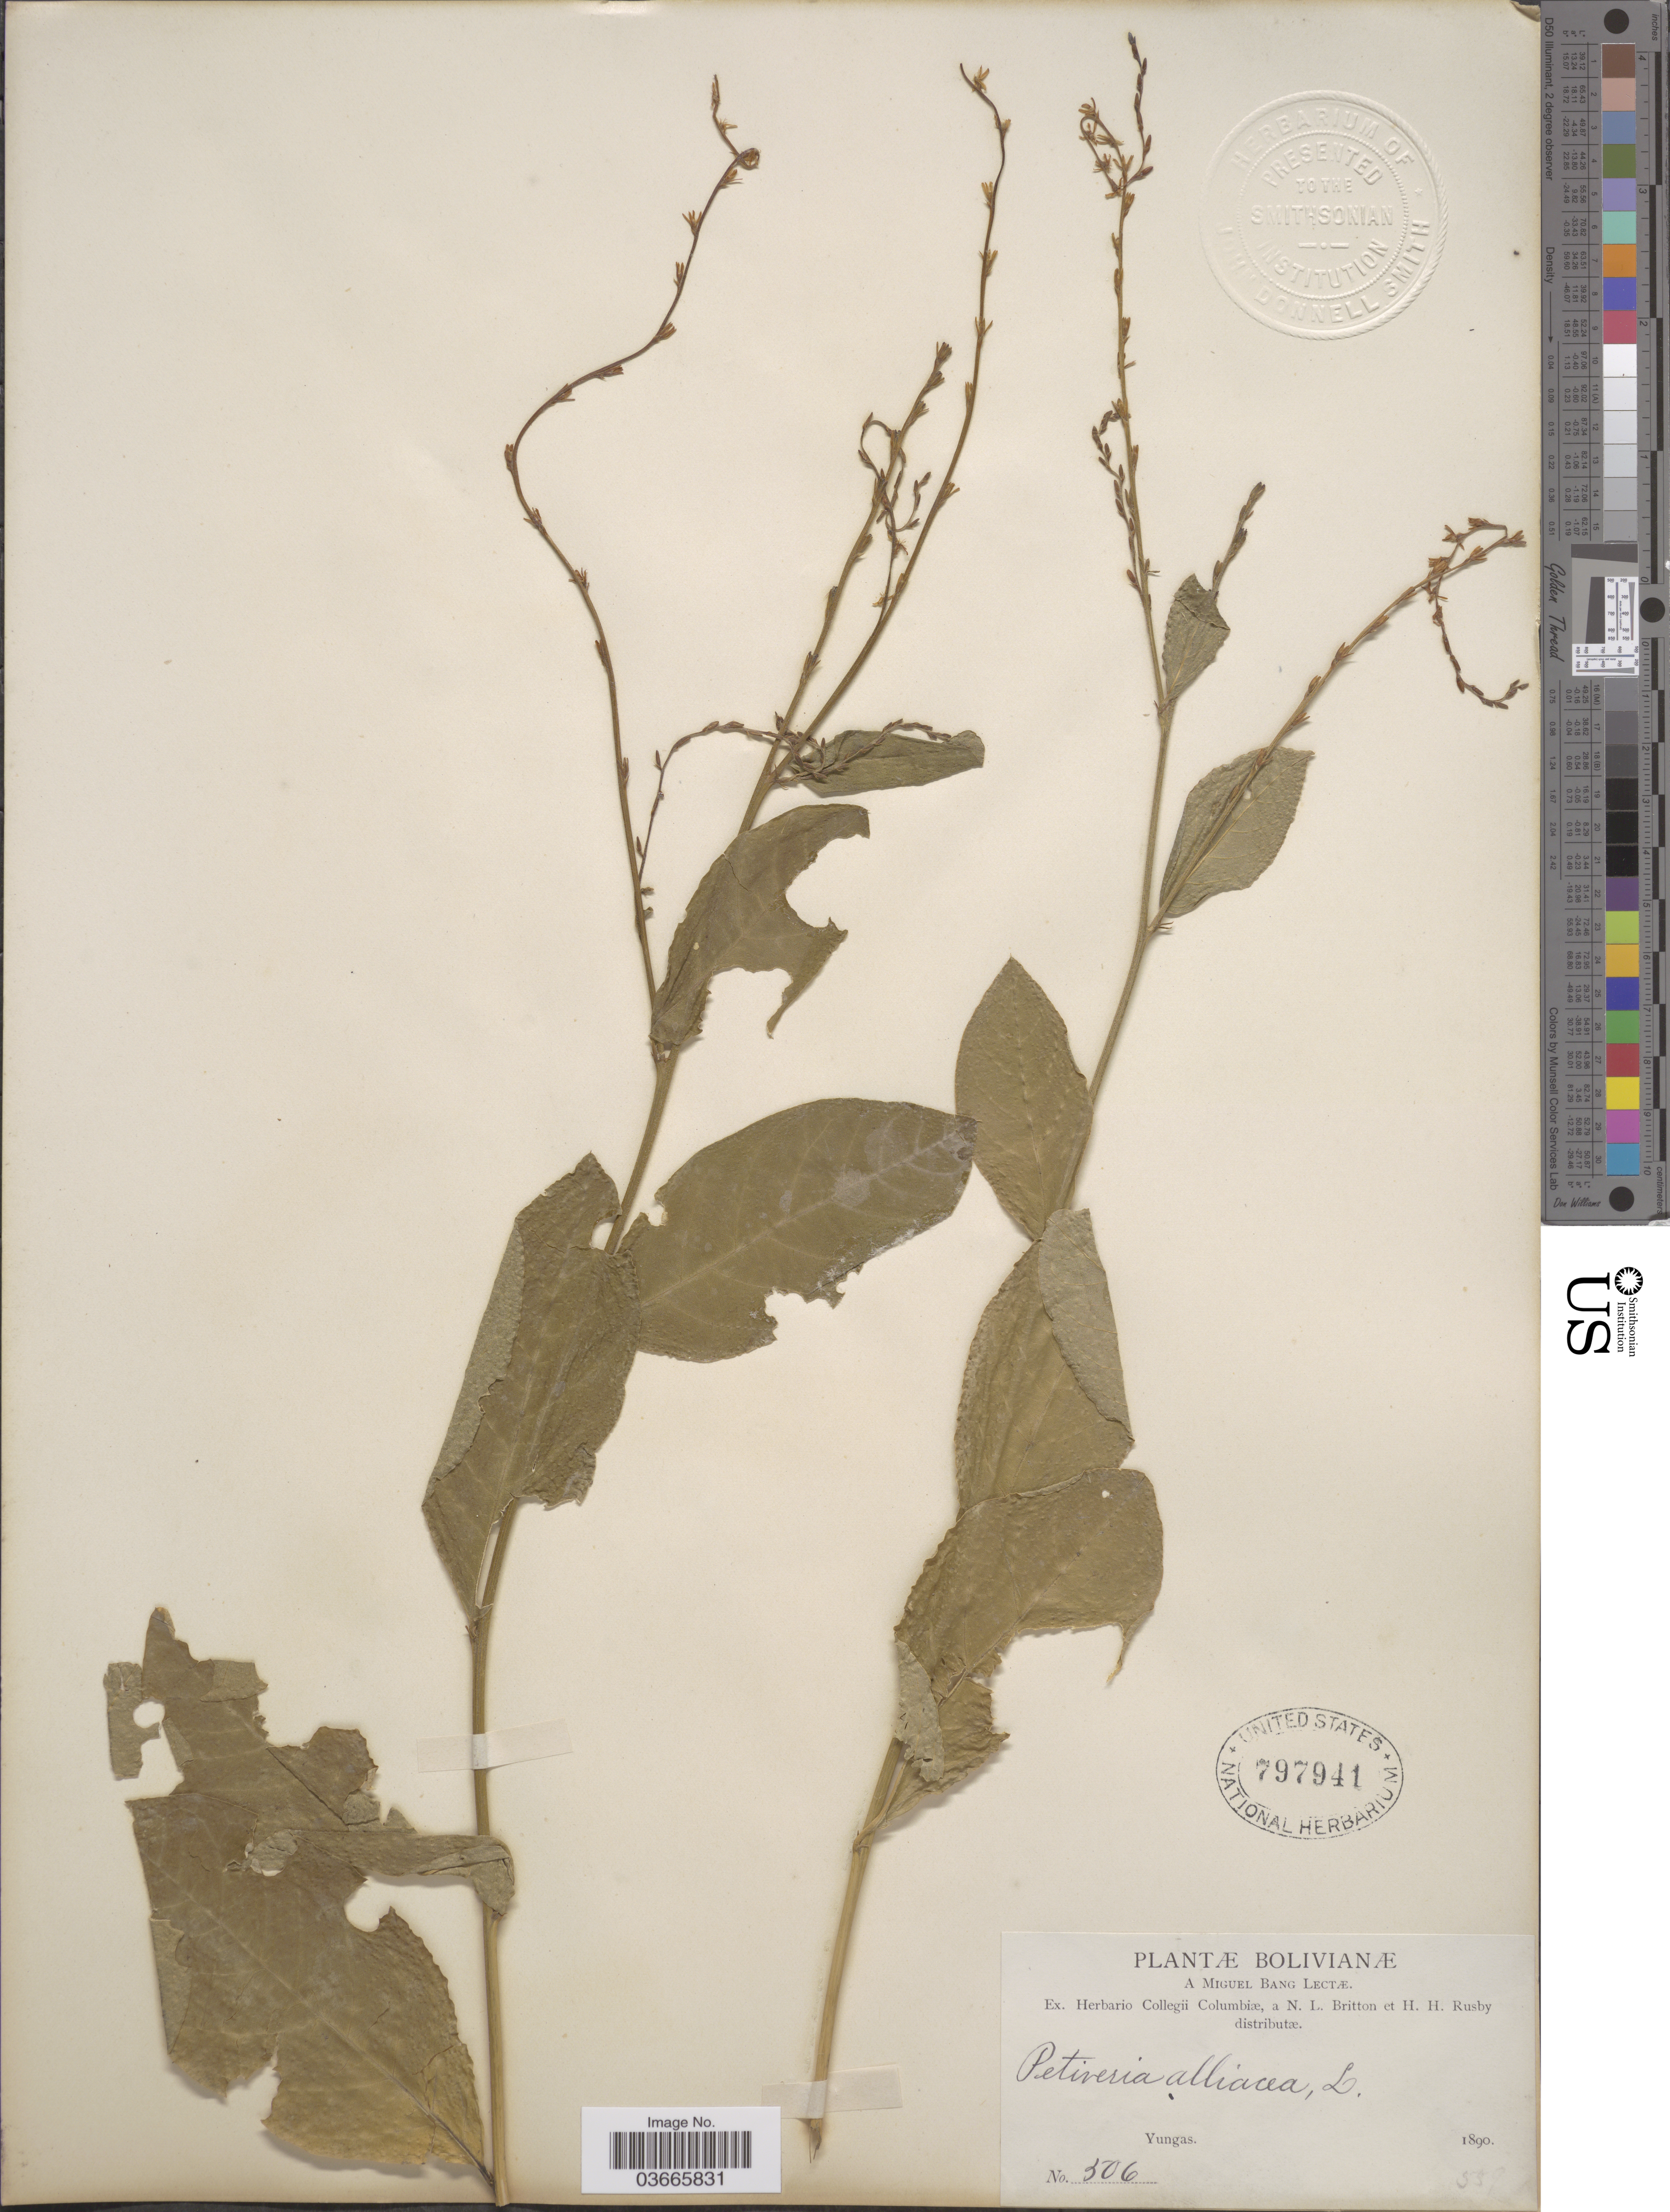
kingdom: Plantae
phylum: Tracheophyta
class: Magnoliopsida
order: Caryophyllales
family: Phytolaccaceae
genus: Petiveria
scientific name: Petiveria alliacea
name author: L.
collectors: M. Bang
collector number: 506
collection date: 1890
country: Bolivia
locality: Yungas.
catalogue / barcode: US 797941